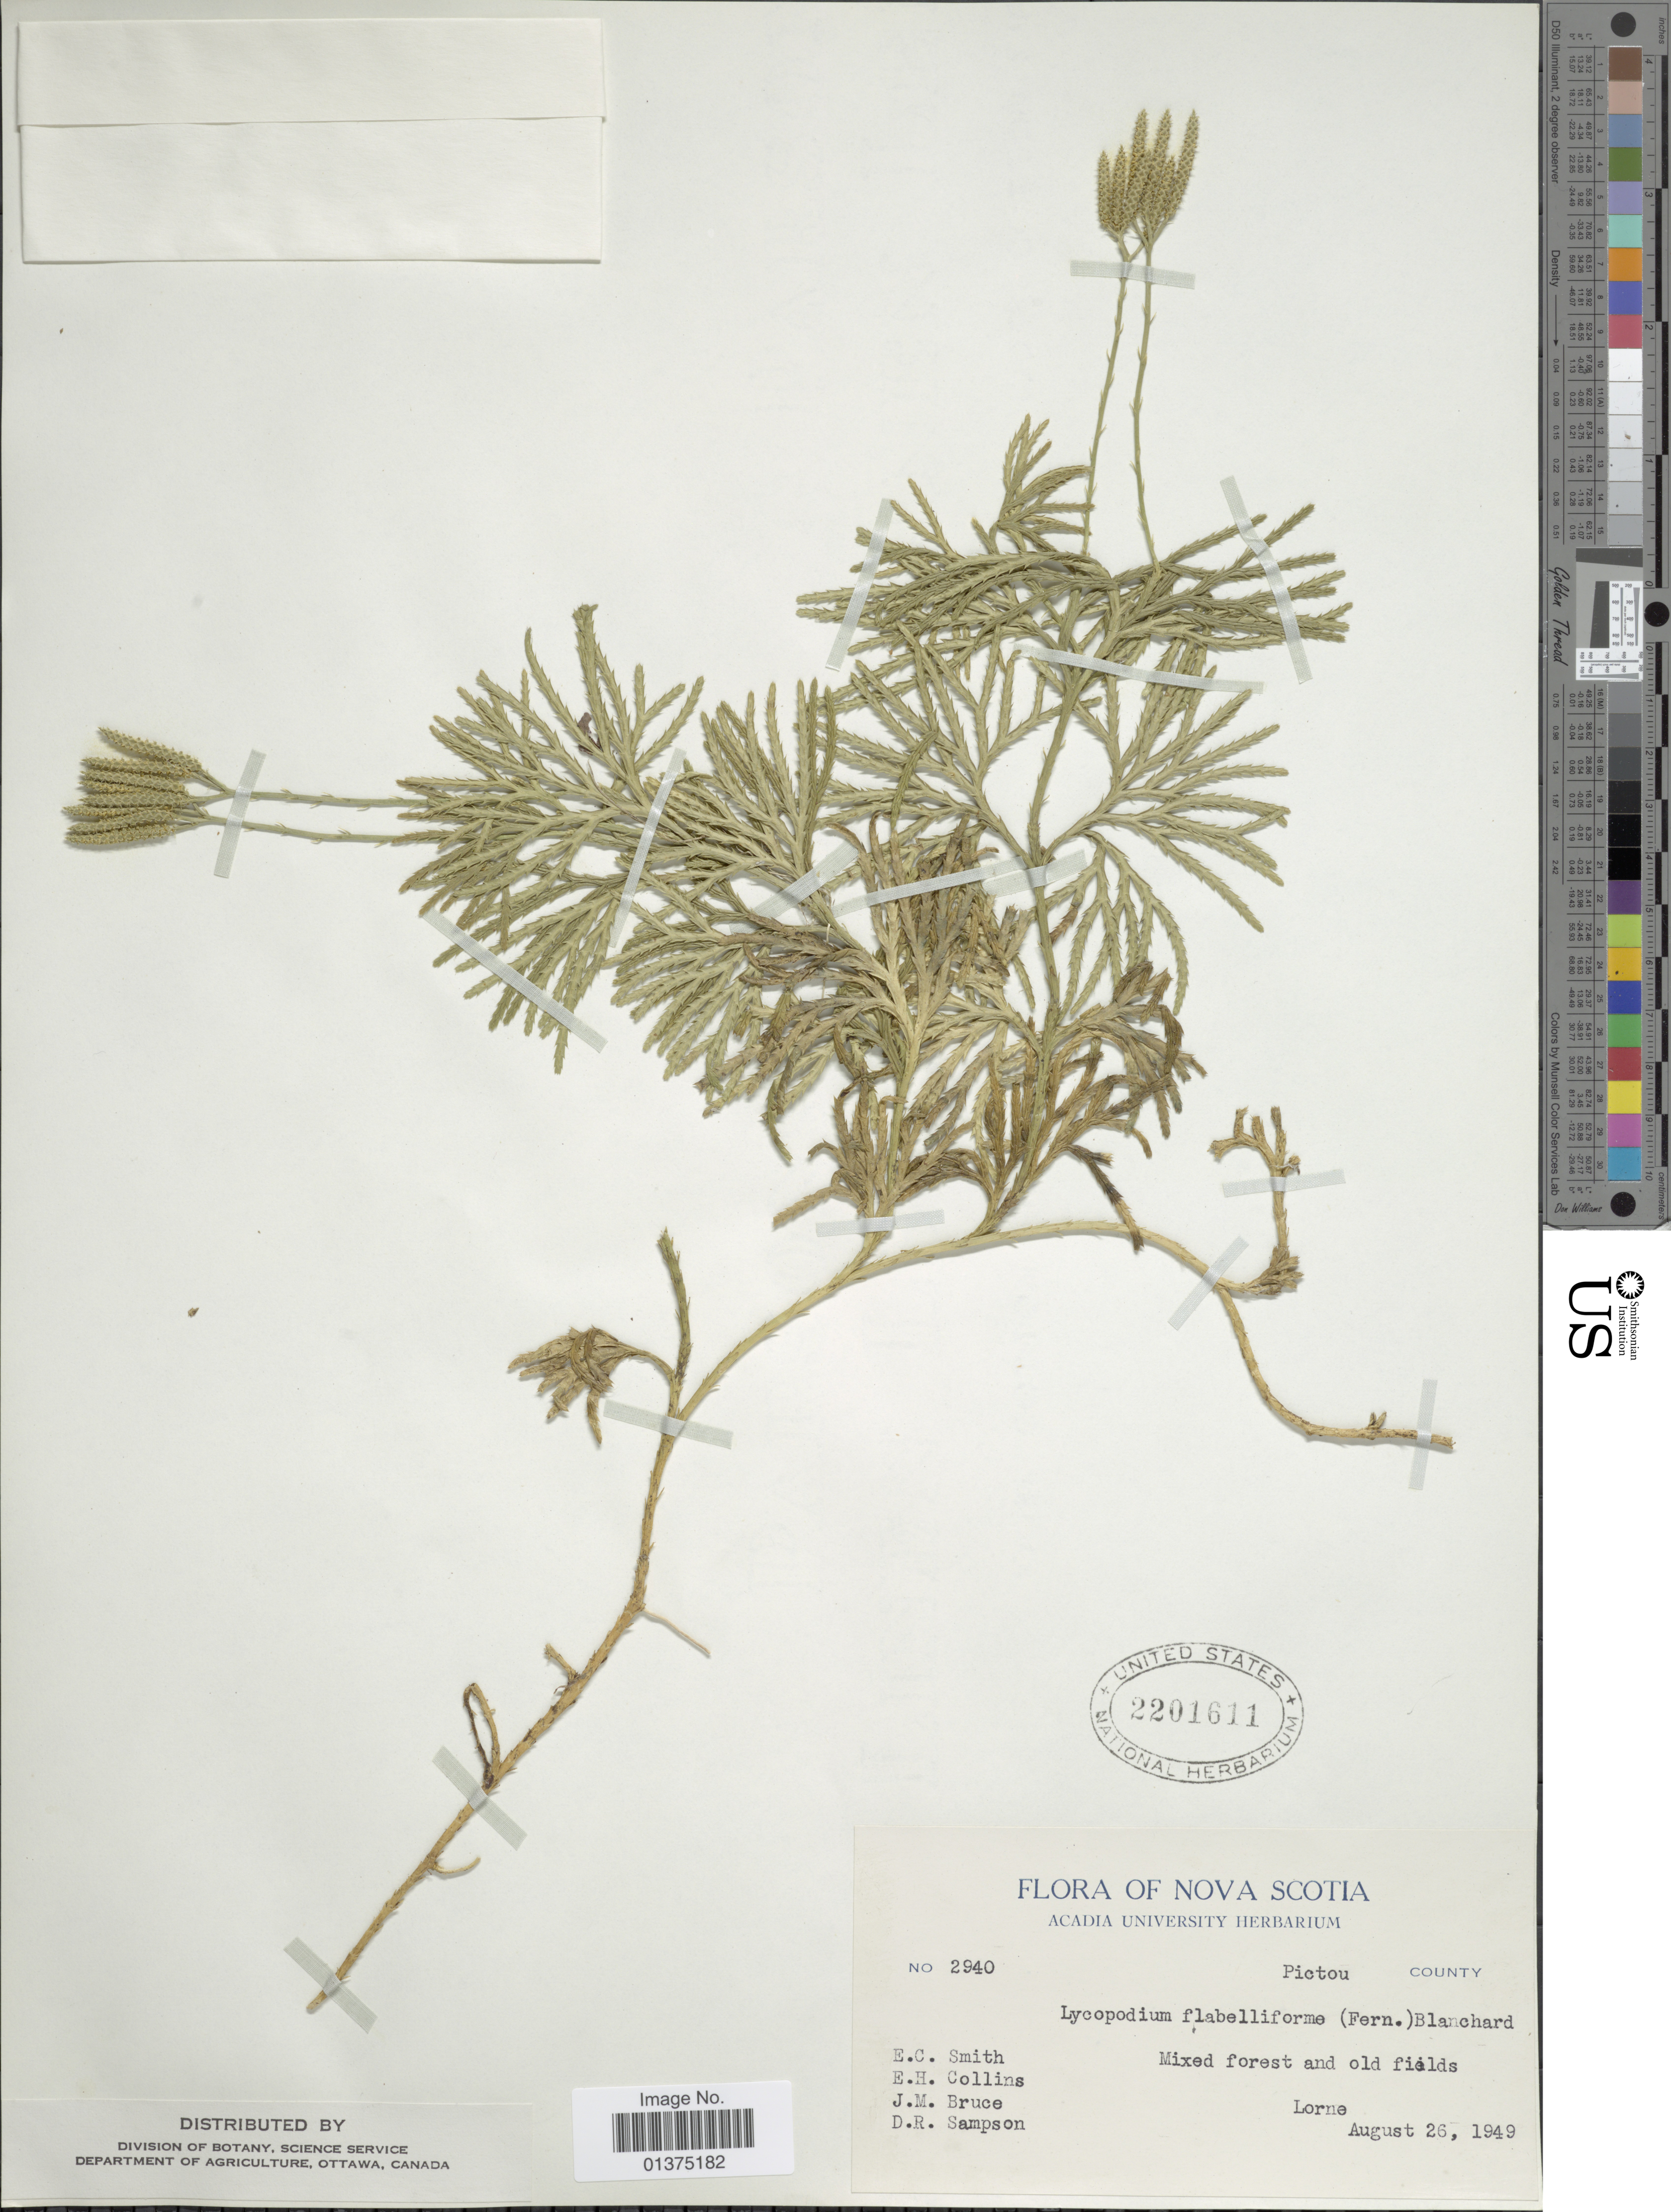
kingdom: Plantae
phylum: Tracheophyta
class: Lycopodiopsida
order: Lycopodiales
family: Lycopodiaceae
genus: Diphasiastrum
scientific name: Diphasiastrum digitatum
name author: (Dill. ex A. Braun) Holub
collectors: E. Smith, E. Collins, J. Bruce & D. Sampson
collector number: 2940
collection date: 1949-08-26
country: Canada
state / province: Nova Scotia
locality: Pictou County, Lorne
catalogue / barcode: US 2201611